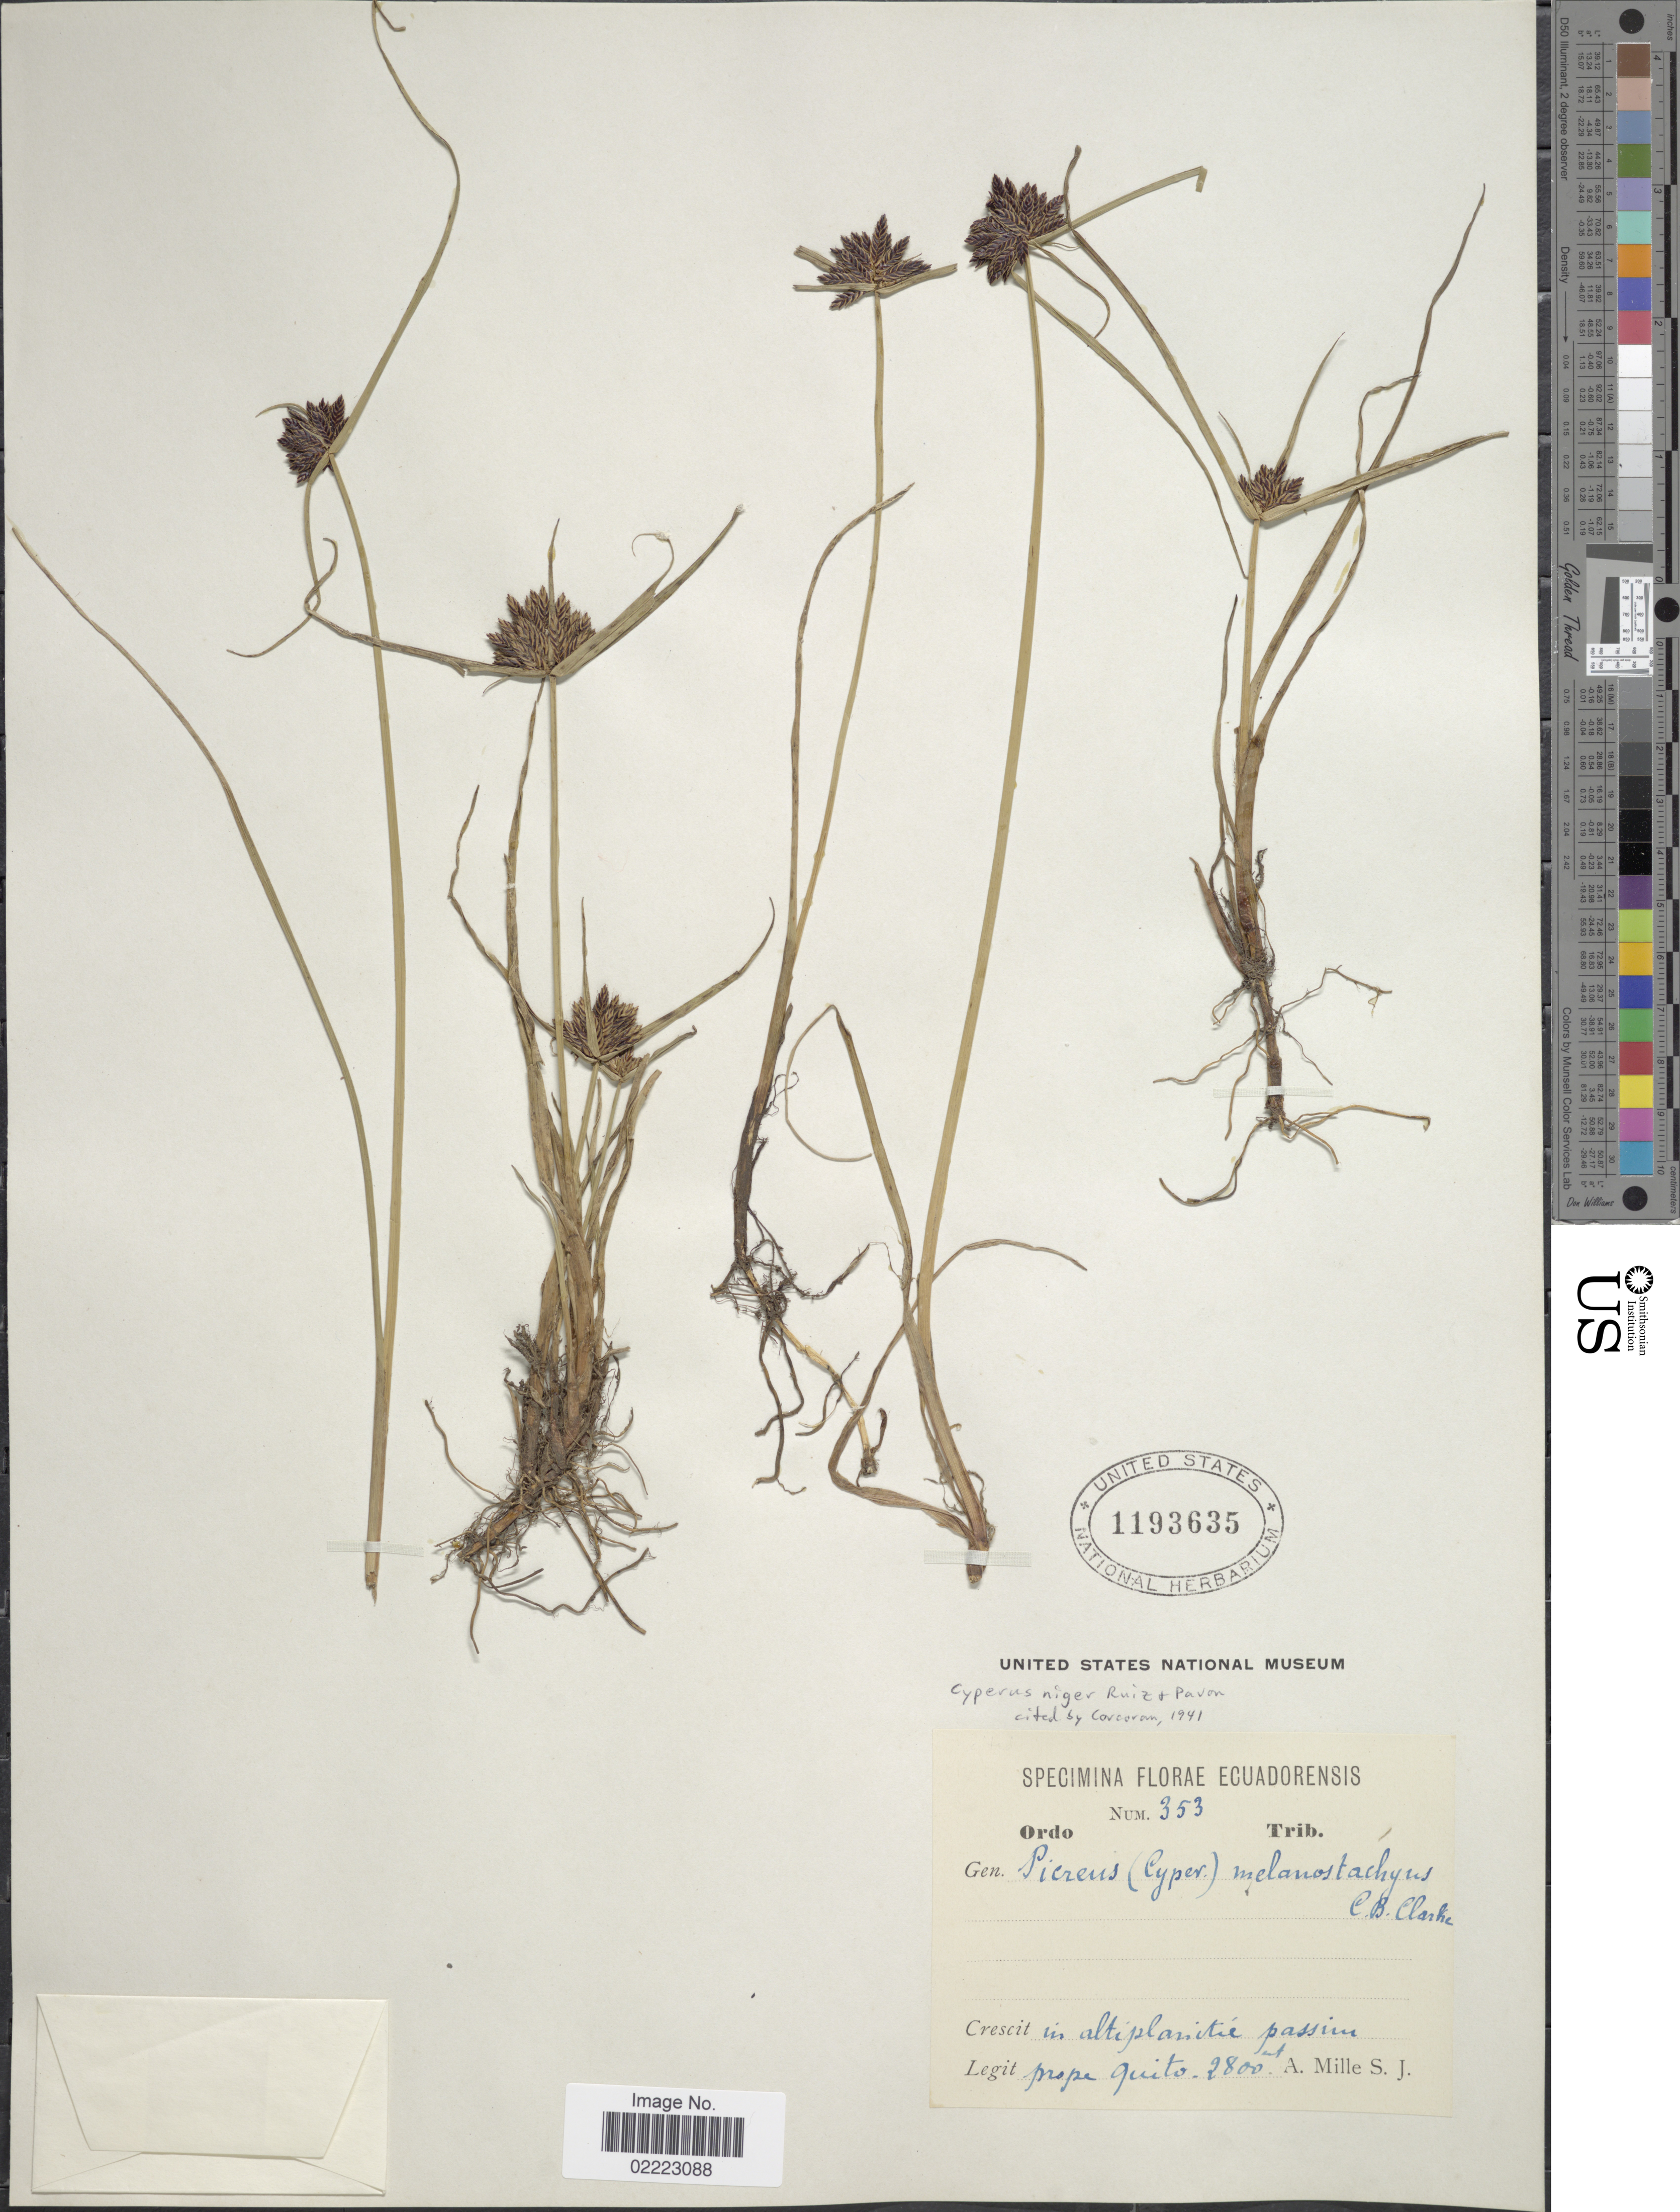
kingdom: Plantae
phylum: Tracheophyta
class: Liliopsida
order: Poales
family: Cyperaceae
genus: Cyperus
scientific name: Cyperus niger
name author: Ruiz & Pav.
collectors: A. Mille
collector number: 353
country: Ecuador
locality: In altiplanitic passim prope quito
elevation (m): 2800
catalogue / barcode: US 1193635